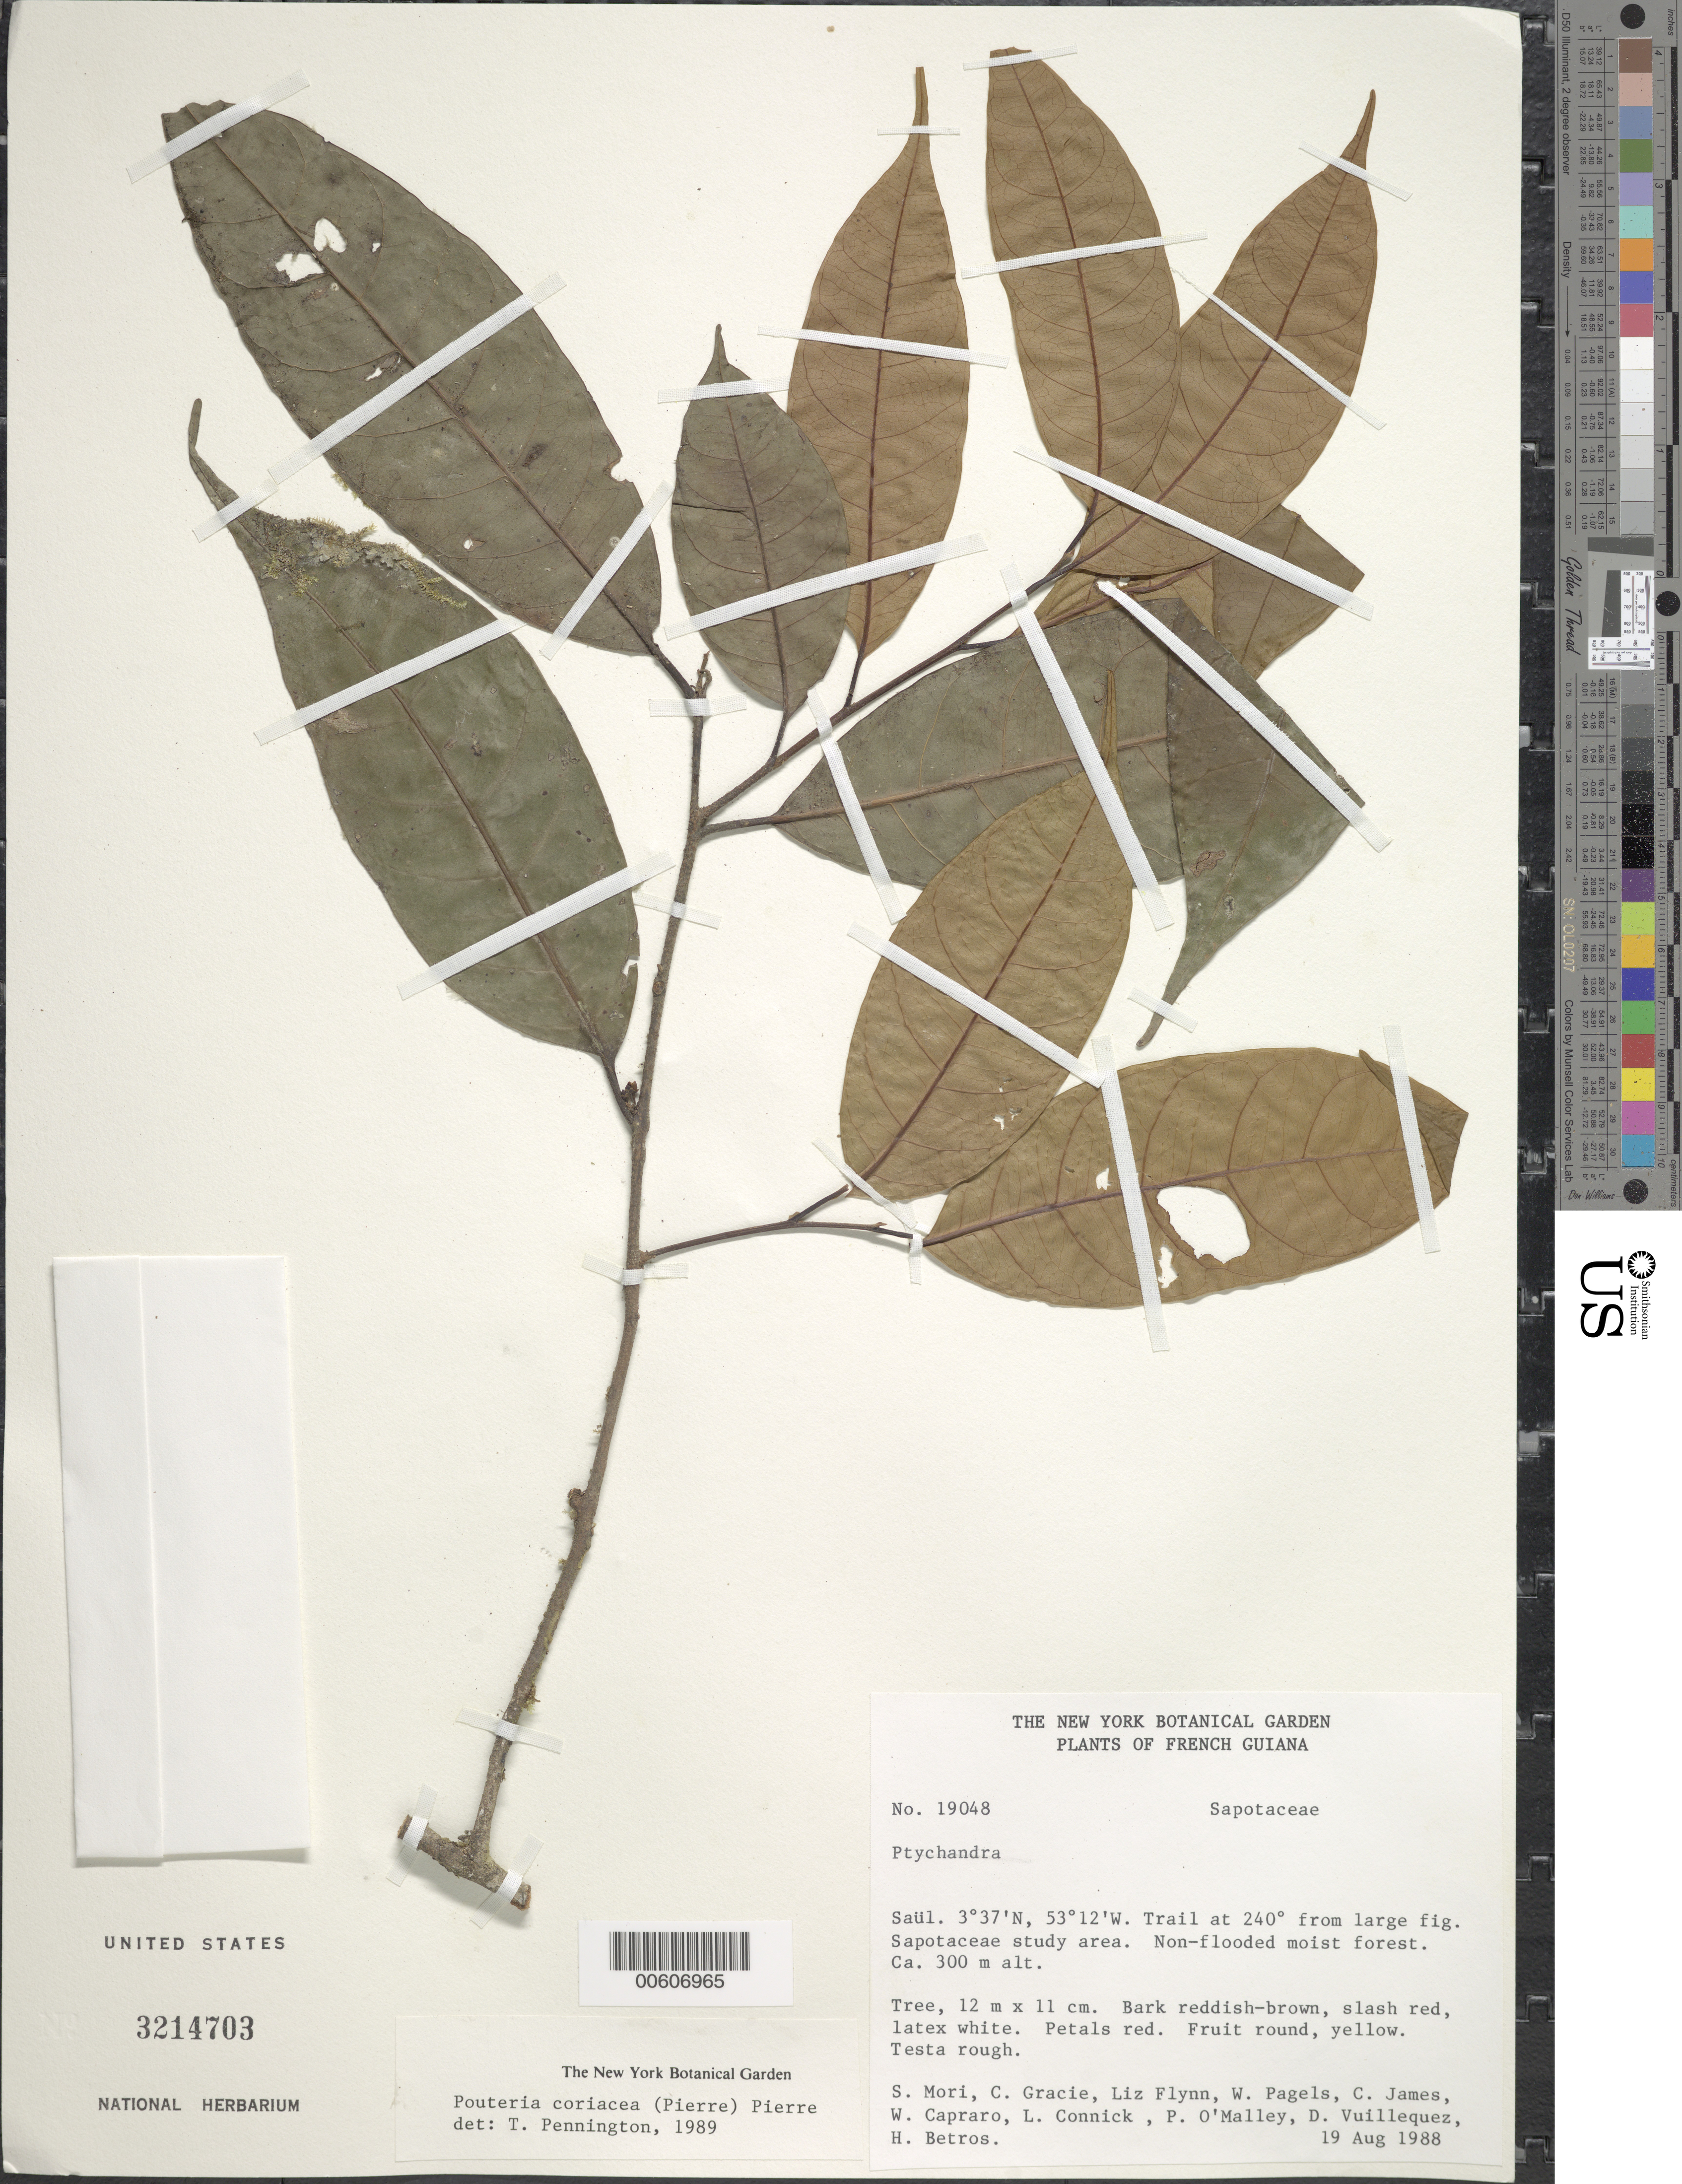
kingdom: Plantae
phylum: Tracheophyta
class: Magnoliopsida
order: Ericales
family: Sapotaceae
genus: Pouteria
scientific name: Pouteria coriacea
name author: (Pierre) Pierre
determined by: Pennington, T. D., (K)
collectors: S. Mori, C. A. Gracie, L. Flynn, W. Pagels, C. James, W. Capraro & L. Connick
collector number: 19048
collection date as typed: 19-Aug-88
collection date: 1988-08-19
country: French Guiana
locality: Saül, trail at 240º from larg fig. Sapotaceae study area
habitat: Non-flooded moist forest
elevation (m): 300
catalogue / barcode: US 3214703